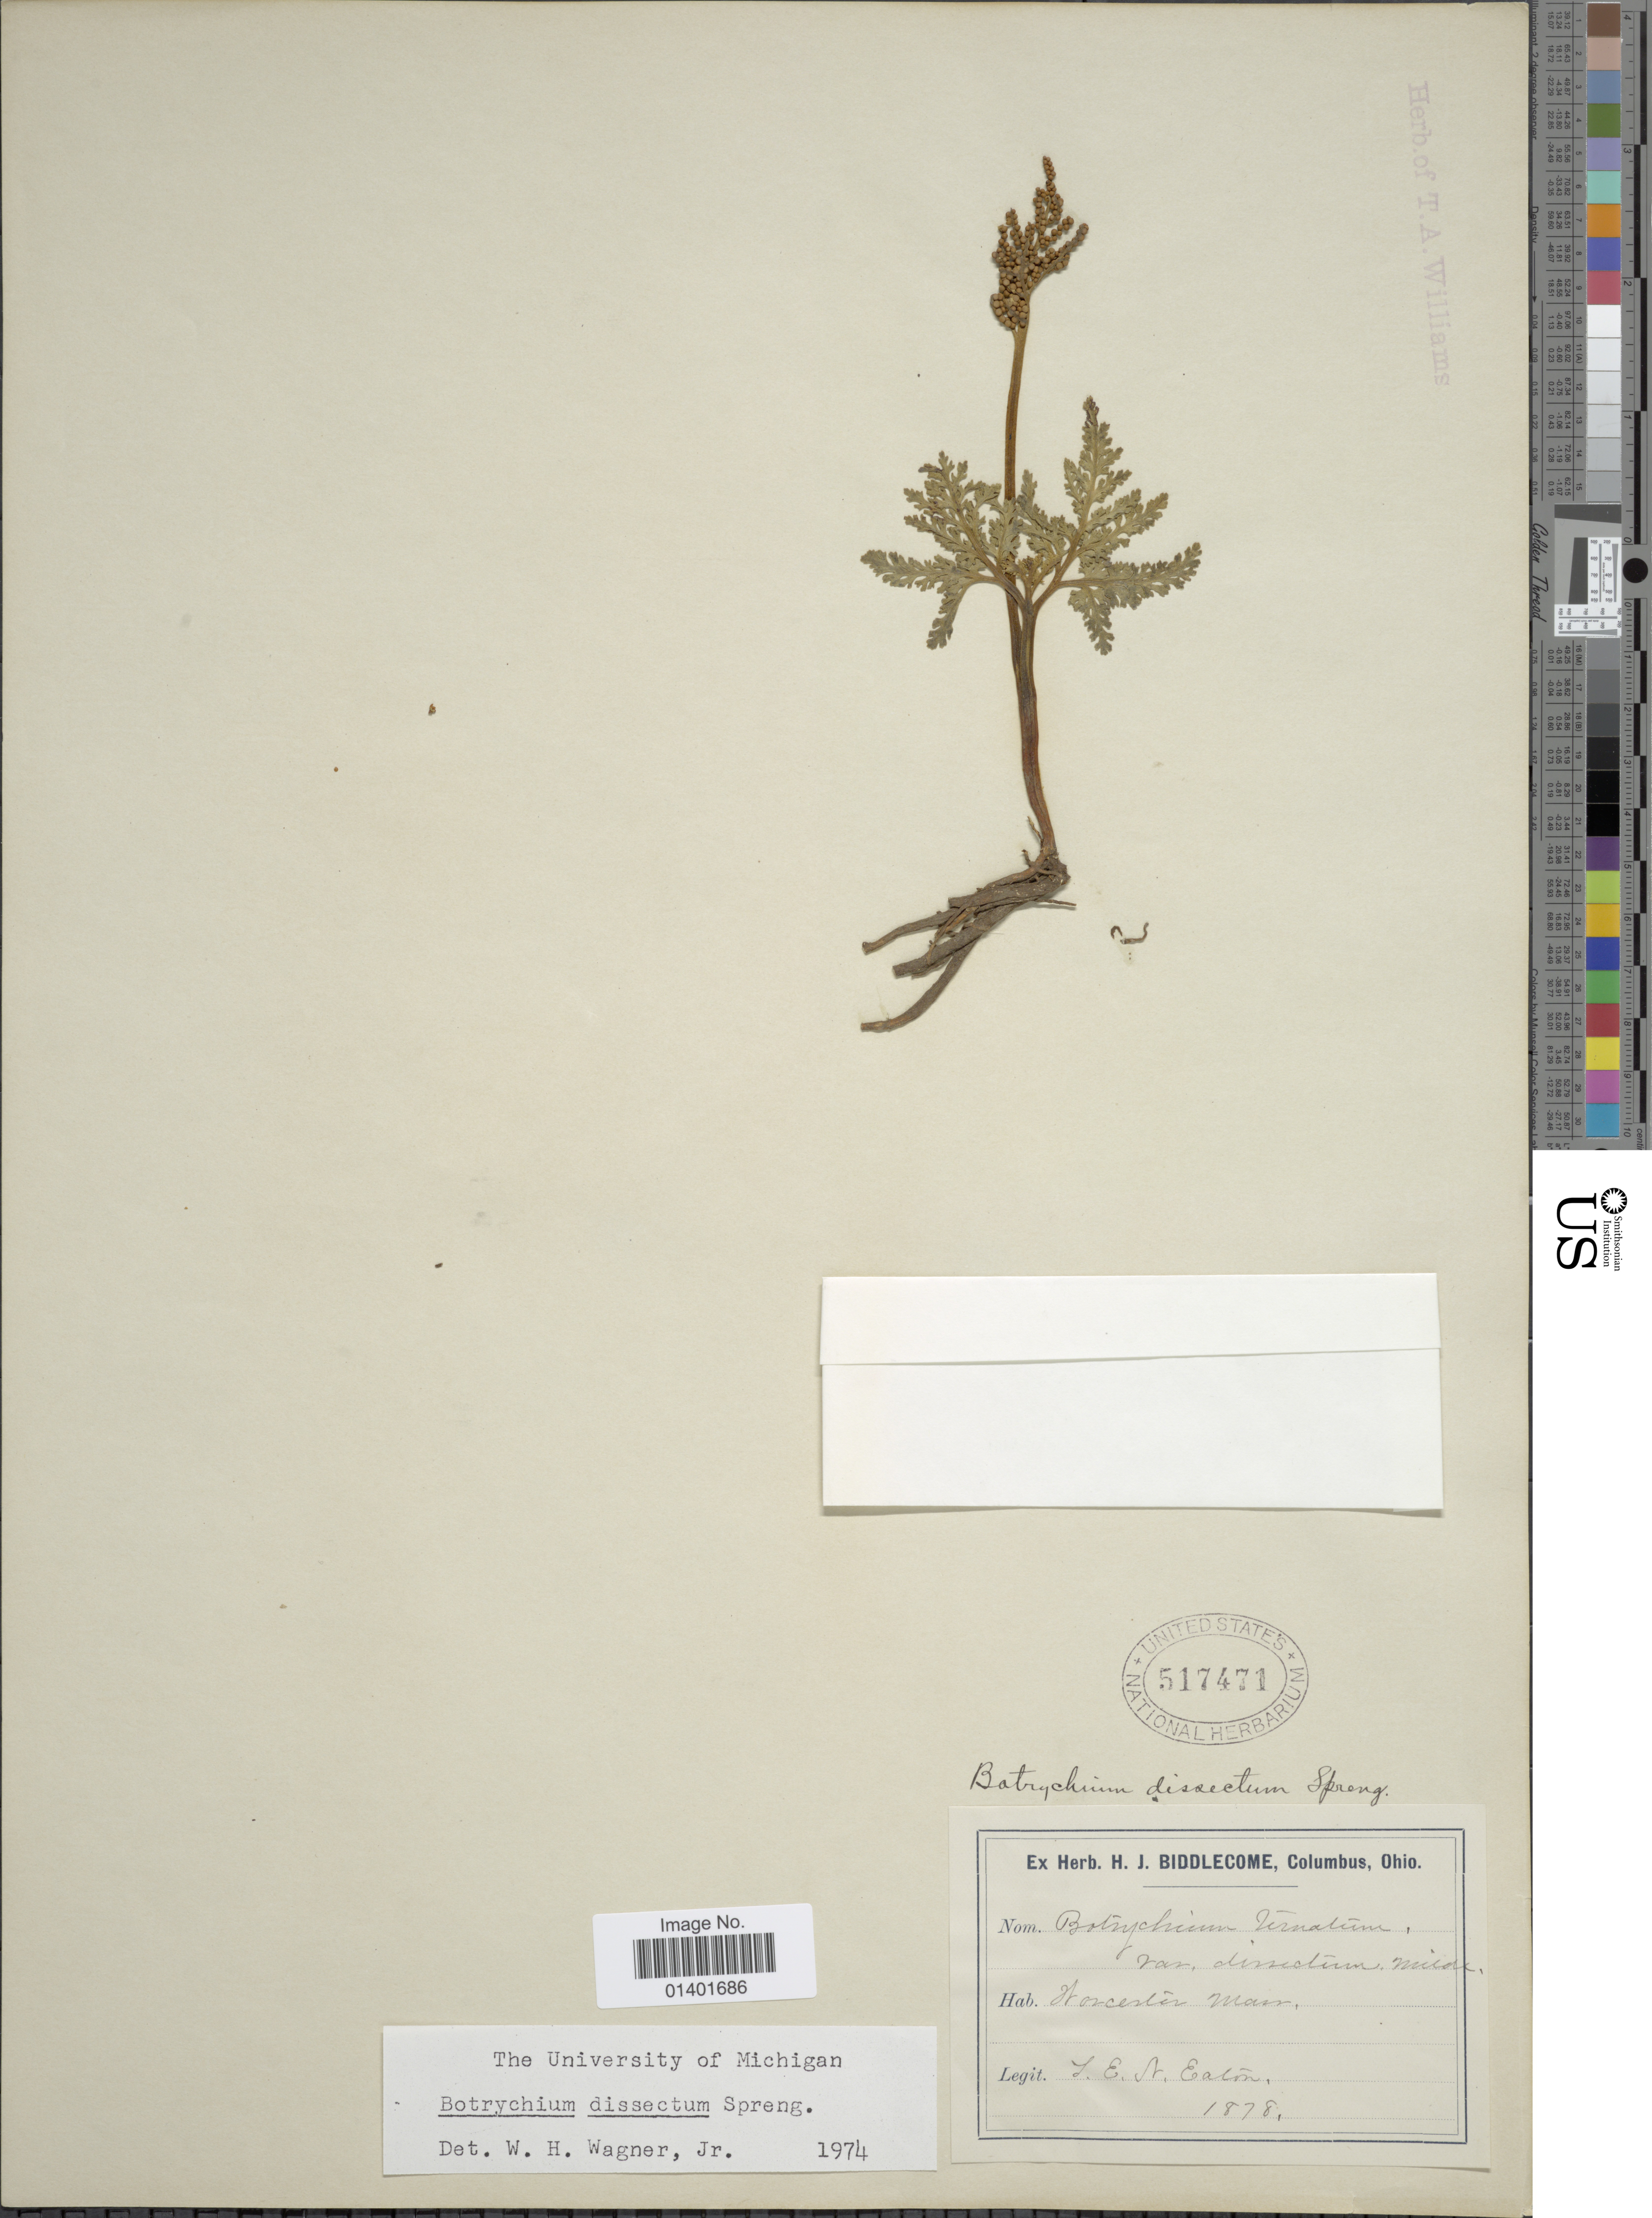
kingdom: Plantae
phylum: Tracheophyta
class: Polypodiopsida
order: Ophioglossales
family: Ophioglossaceae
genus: Botrychium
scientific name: Botrychium dissectum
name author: Spreng.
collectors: J. Eaton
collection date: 1878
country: United States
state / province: Massachusetts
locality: Worcester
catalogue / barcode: US 517471